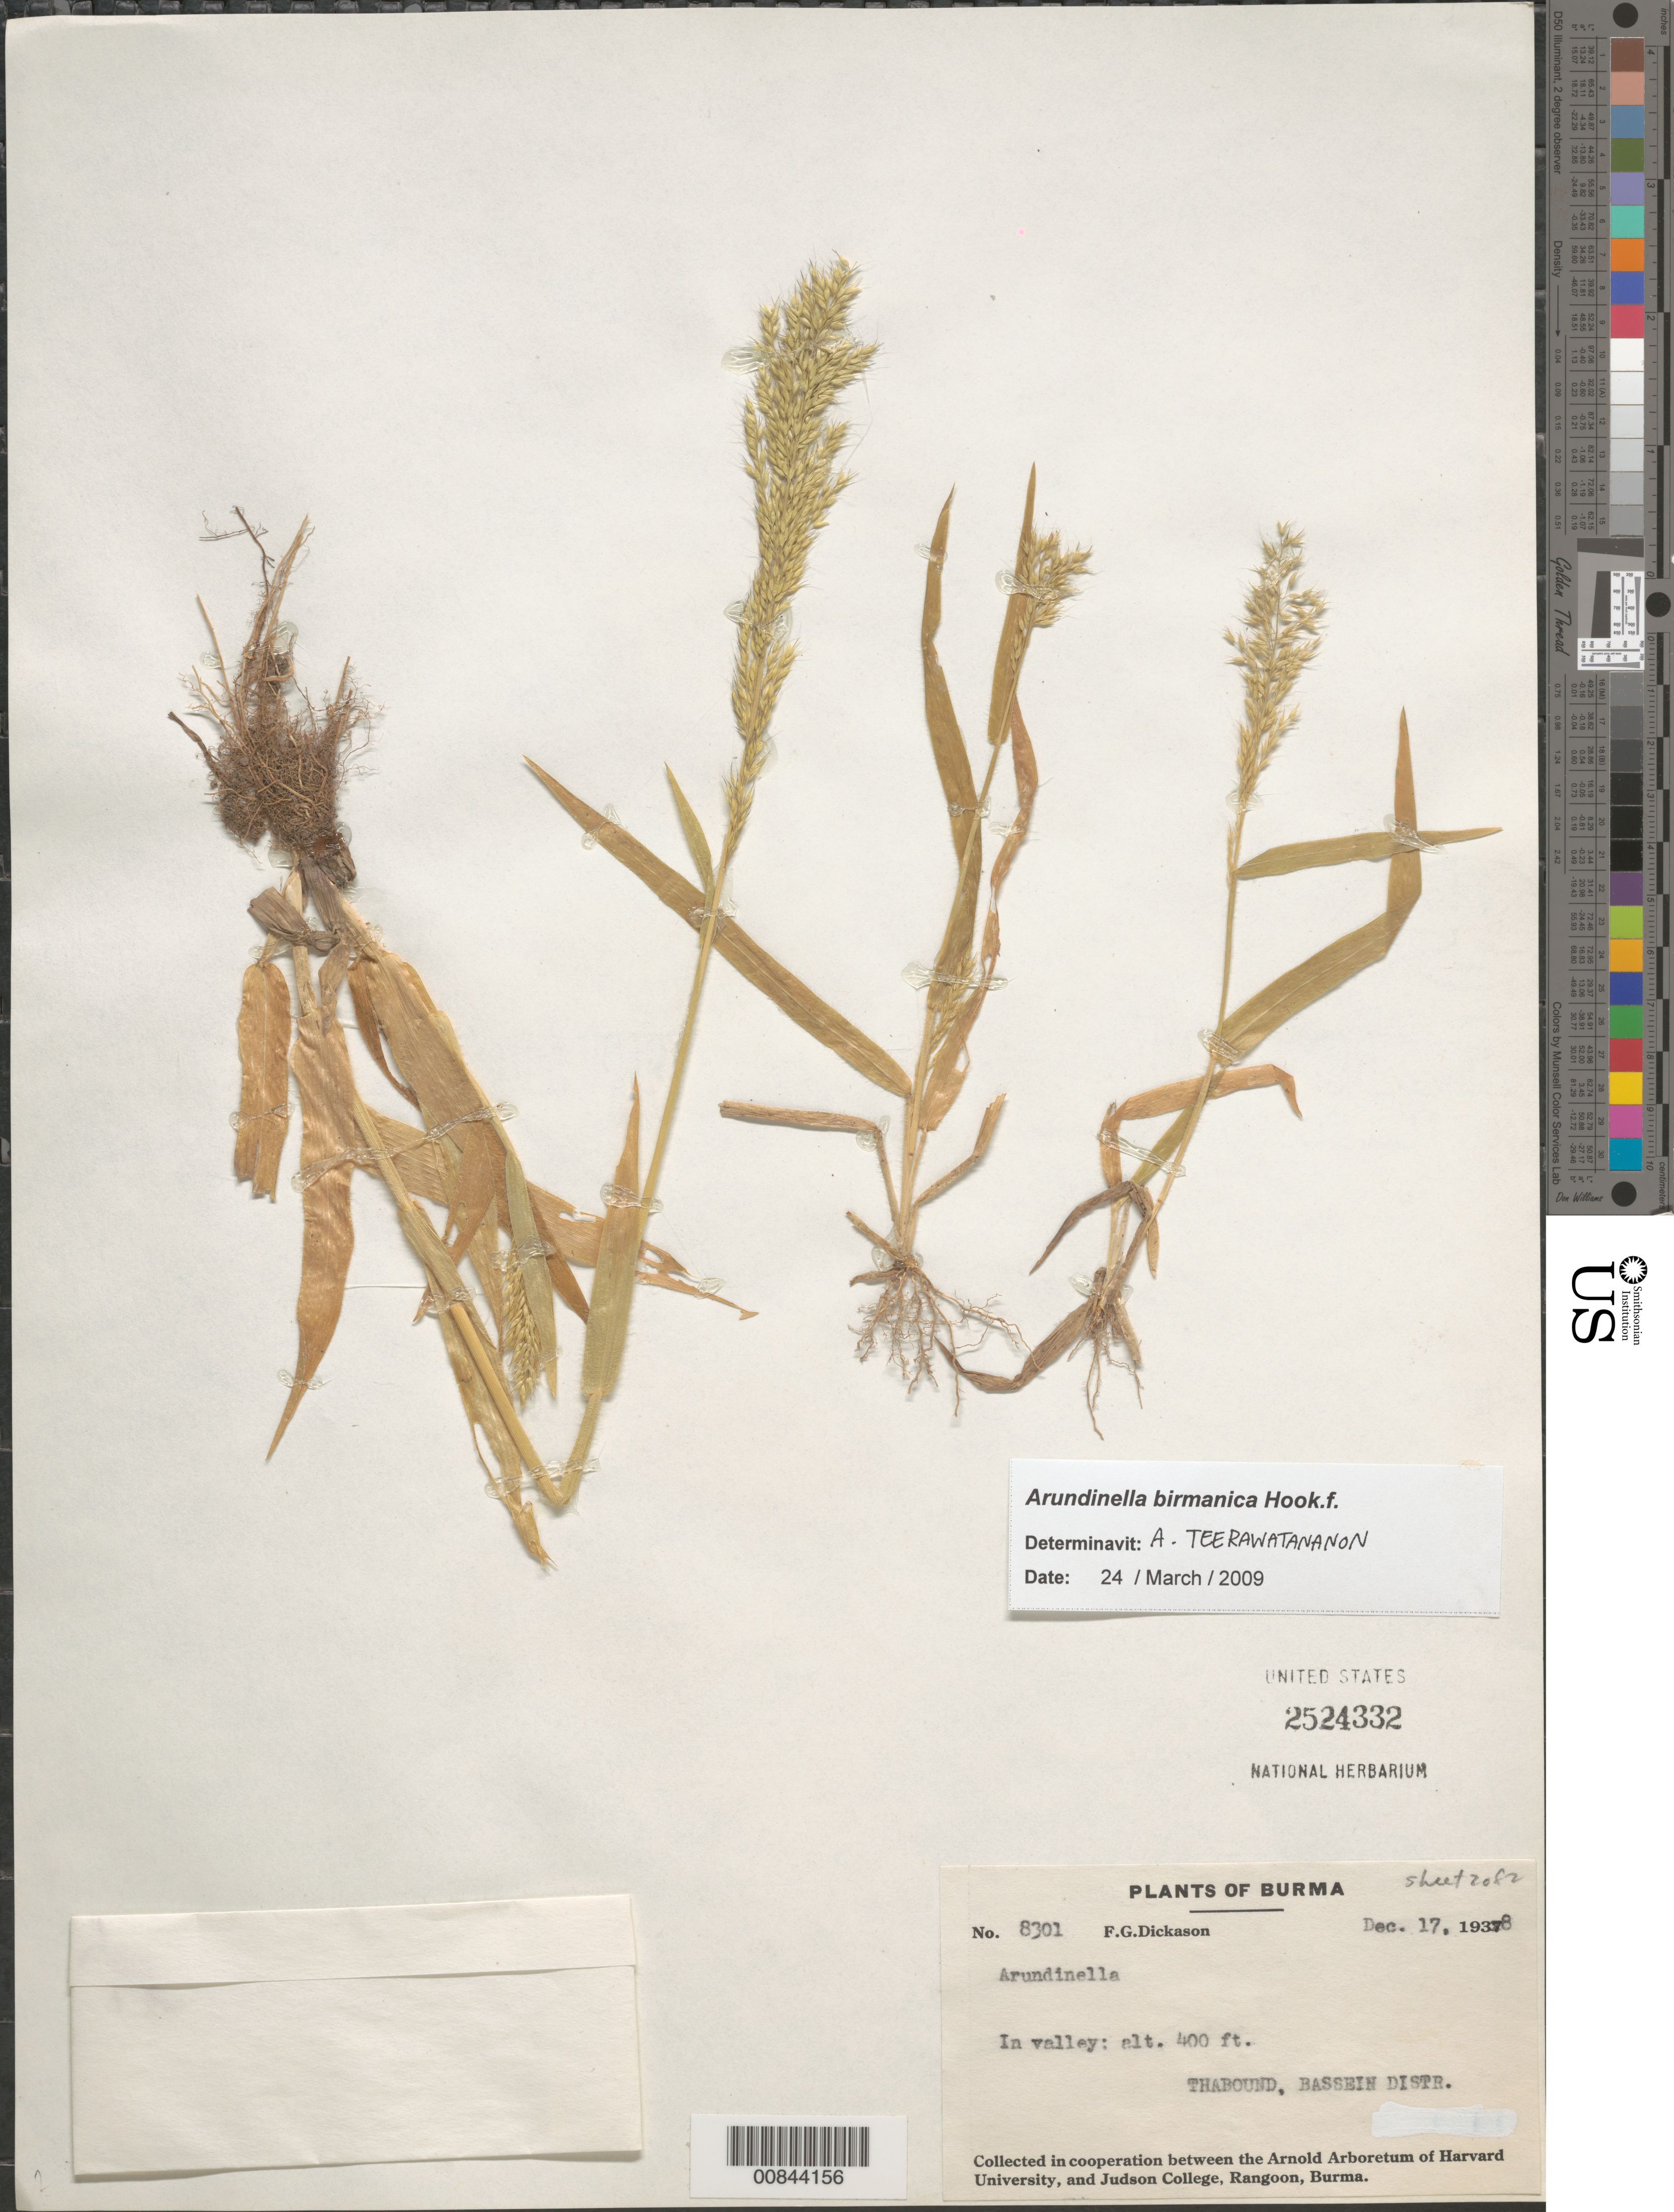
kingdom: Plantae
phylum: Tracheophyta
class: Liliopsida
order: Poales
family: Poaceae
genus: Arundinella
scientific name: Arundinella holcoides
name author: (Kunth) Trin.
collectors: F. Dickason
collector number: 8301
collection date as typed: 17 Dec 1938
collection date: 1938-12-17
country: Myanmar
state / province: Ayeyarwady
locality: Pathein(formely called Bassein), Thabound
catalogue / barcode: US 2524332